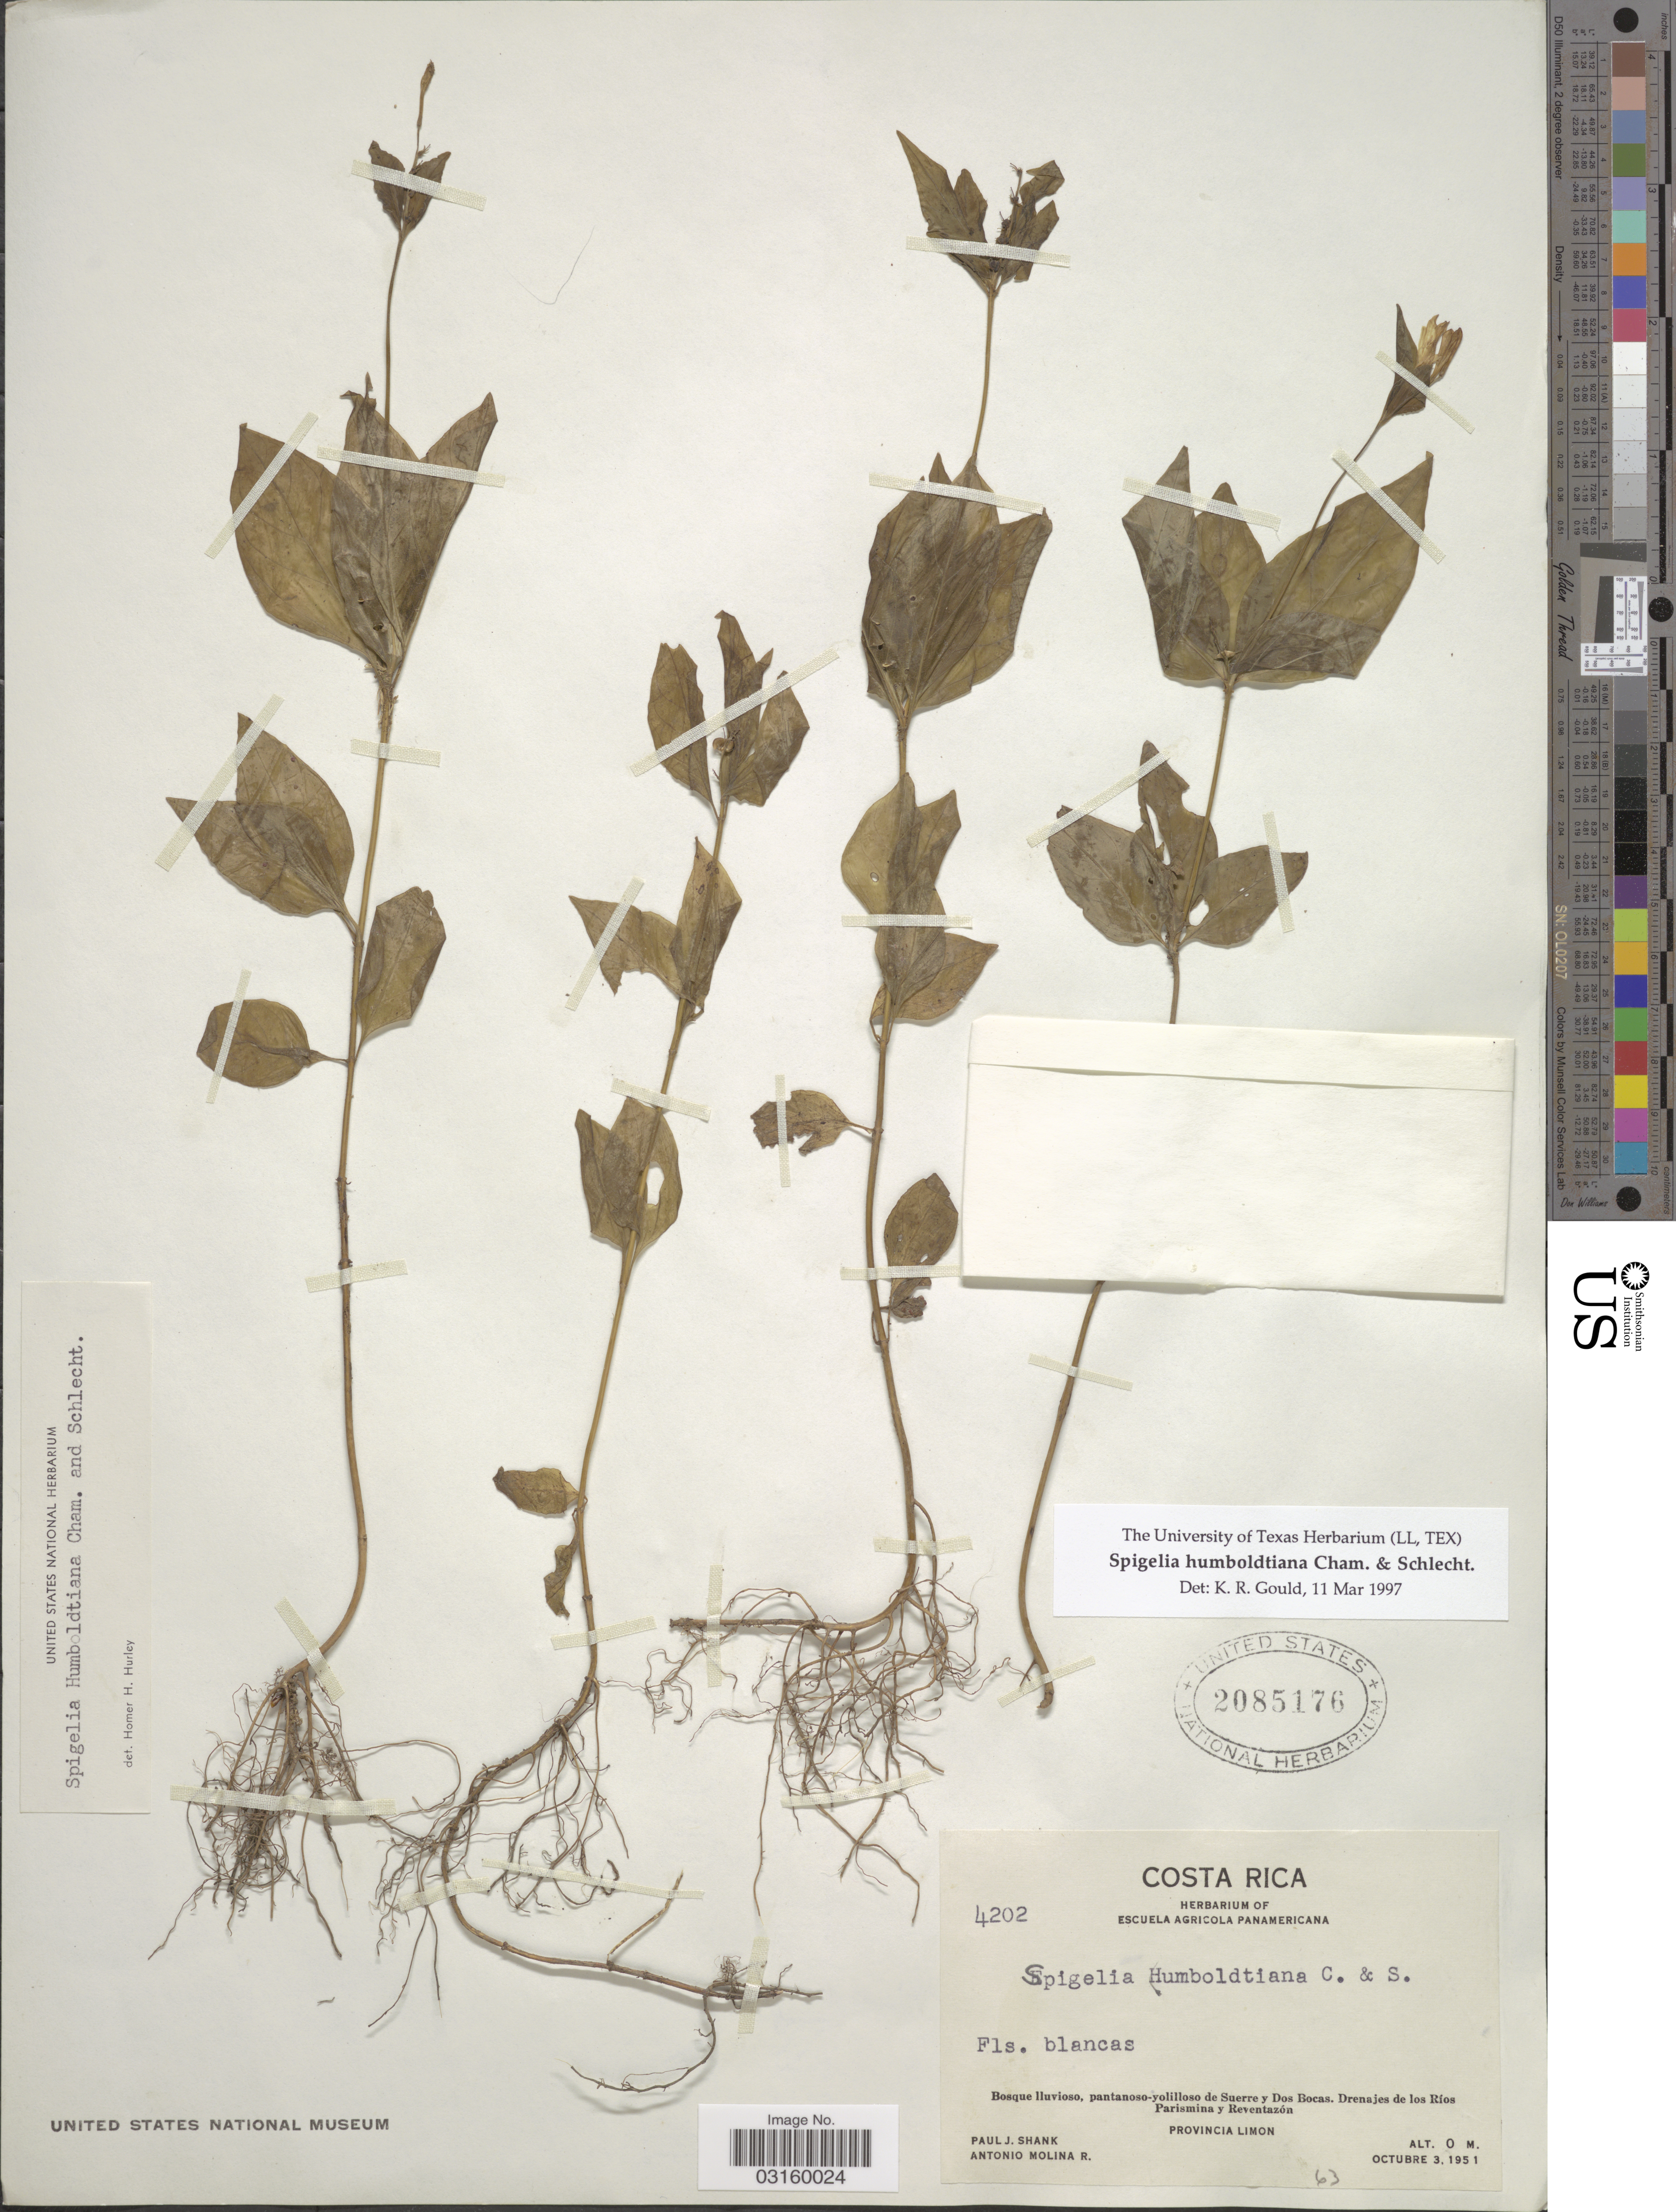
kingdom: Plantae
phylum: Tracheophyta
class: Magnoliopsida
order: Gentianales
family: Loganiaceae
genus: Spigelia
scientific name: Spigelia humboldtiana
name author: Cham. & Schltdl.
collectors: P. J. Shank & A. Molina R.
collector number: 4202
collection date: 1951-10-03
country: Costa Rica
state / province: Limón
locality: Bosque Iluvioso, pantanoso-yolilloso de Suerre y Dos Bocas. Drenajes de los Ríos Parismina y Reventazón.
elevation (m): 0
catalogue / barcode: US 2085176